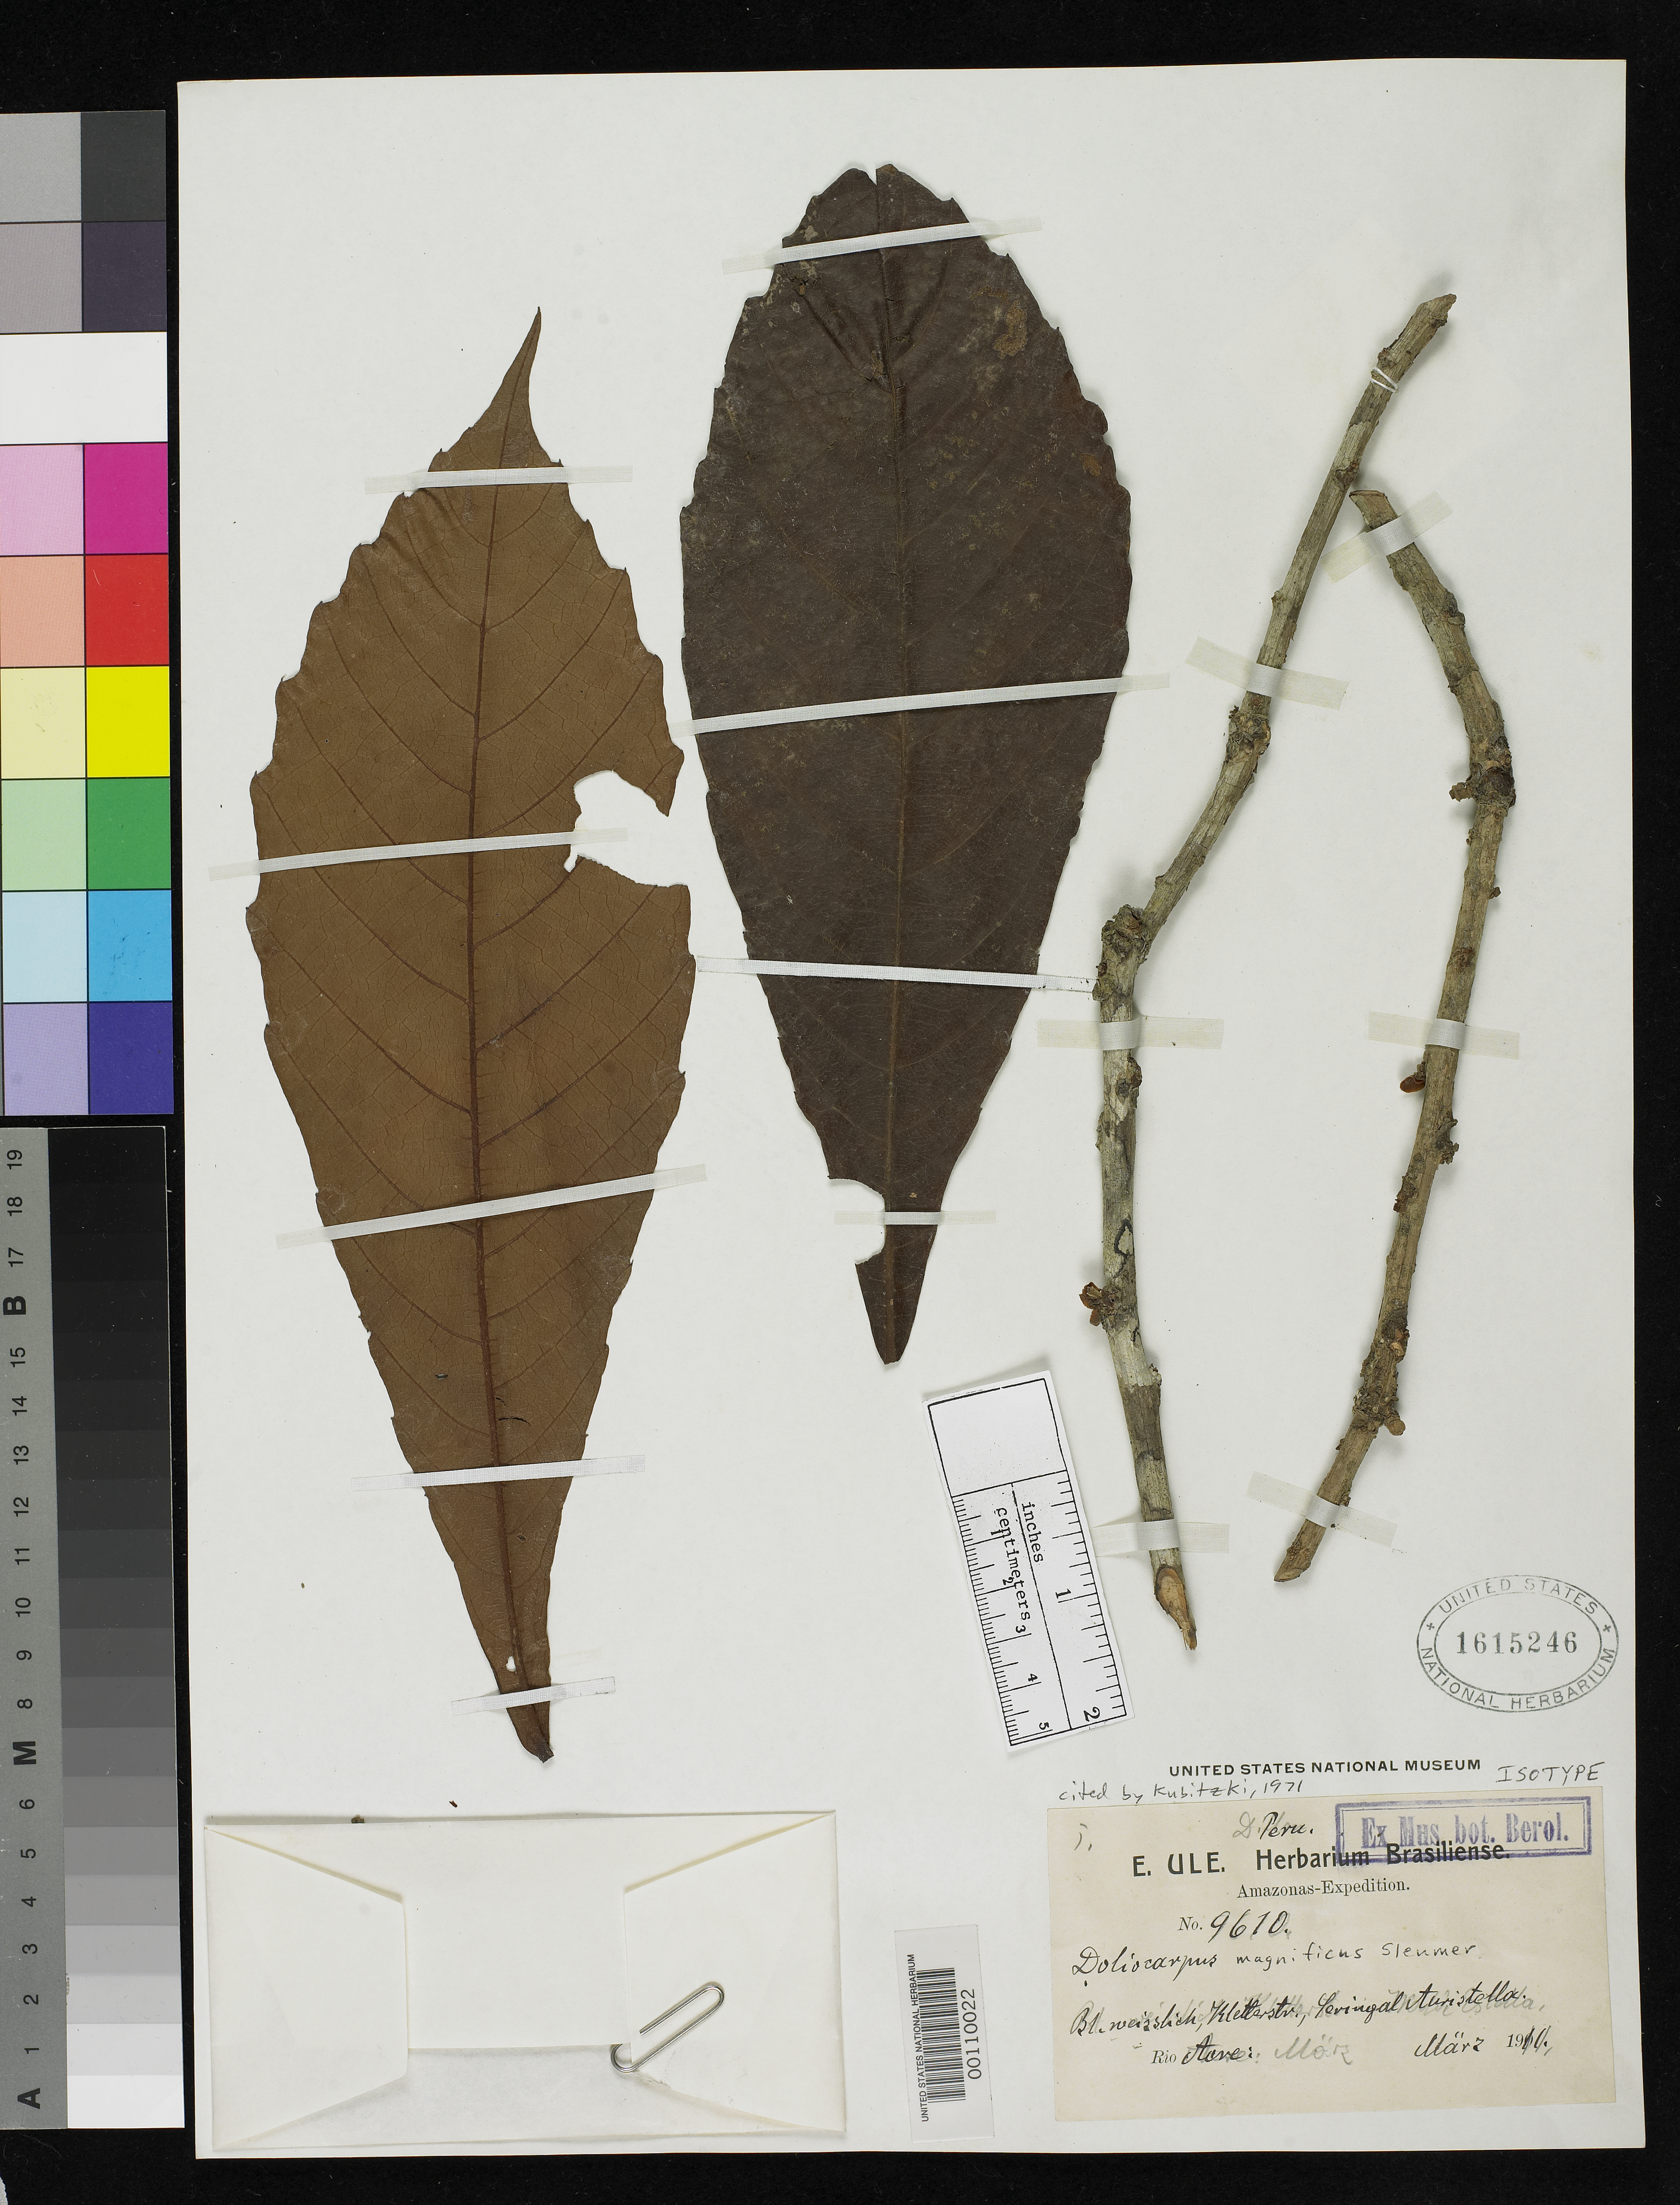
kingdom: Plantae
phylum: Tracheophyta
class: Magnoliopsida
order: Dilleniales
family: Dilleniaceae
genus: Doliocarpus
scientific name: Doliocarpus magnificus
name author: Sleumer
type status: Isotype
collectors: E. H. Ule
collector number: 9610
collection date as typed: Mar 1911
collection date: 1911-03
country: Peru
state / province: Madre de Dios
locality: Río Acre, Seringal Auristella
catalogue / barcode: US 1615246